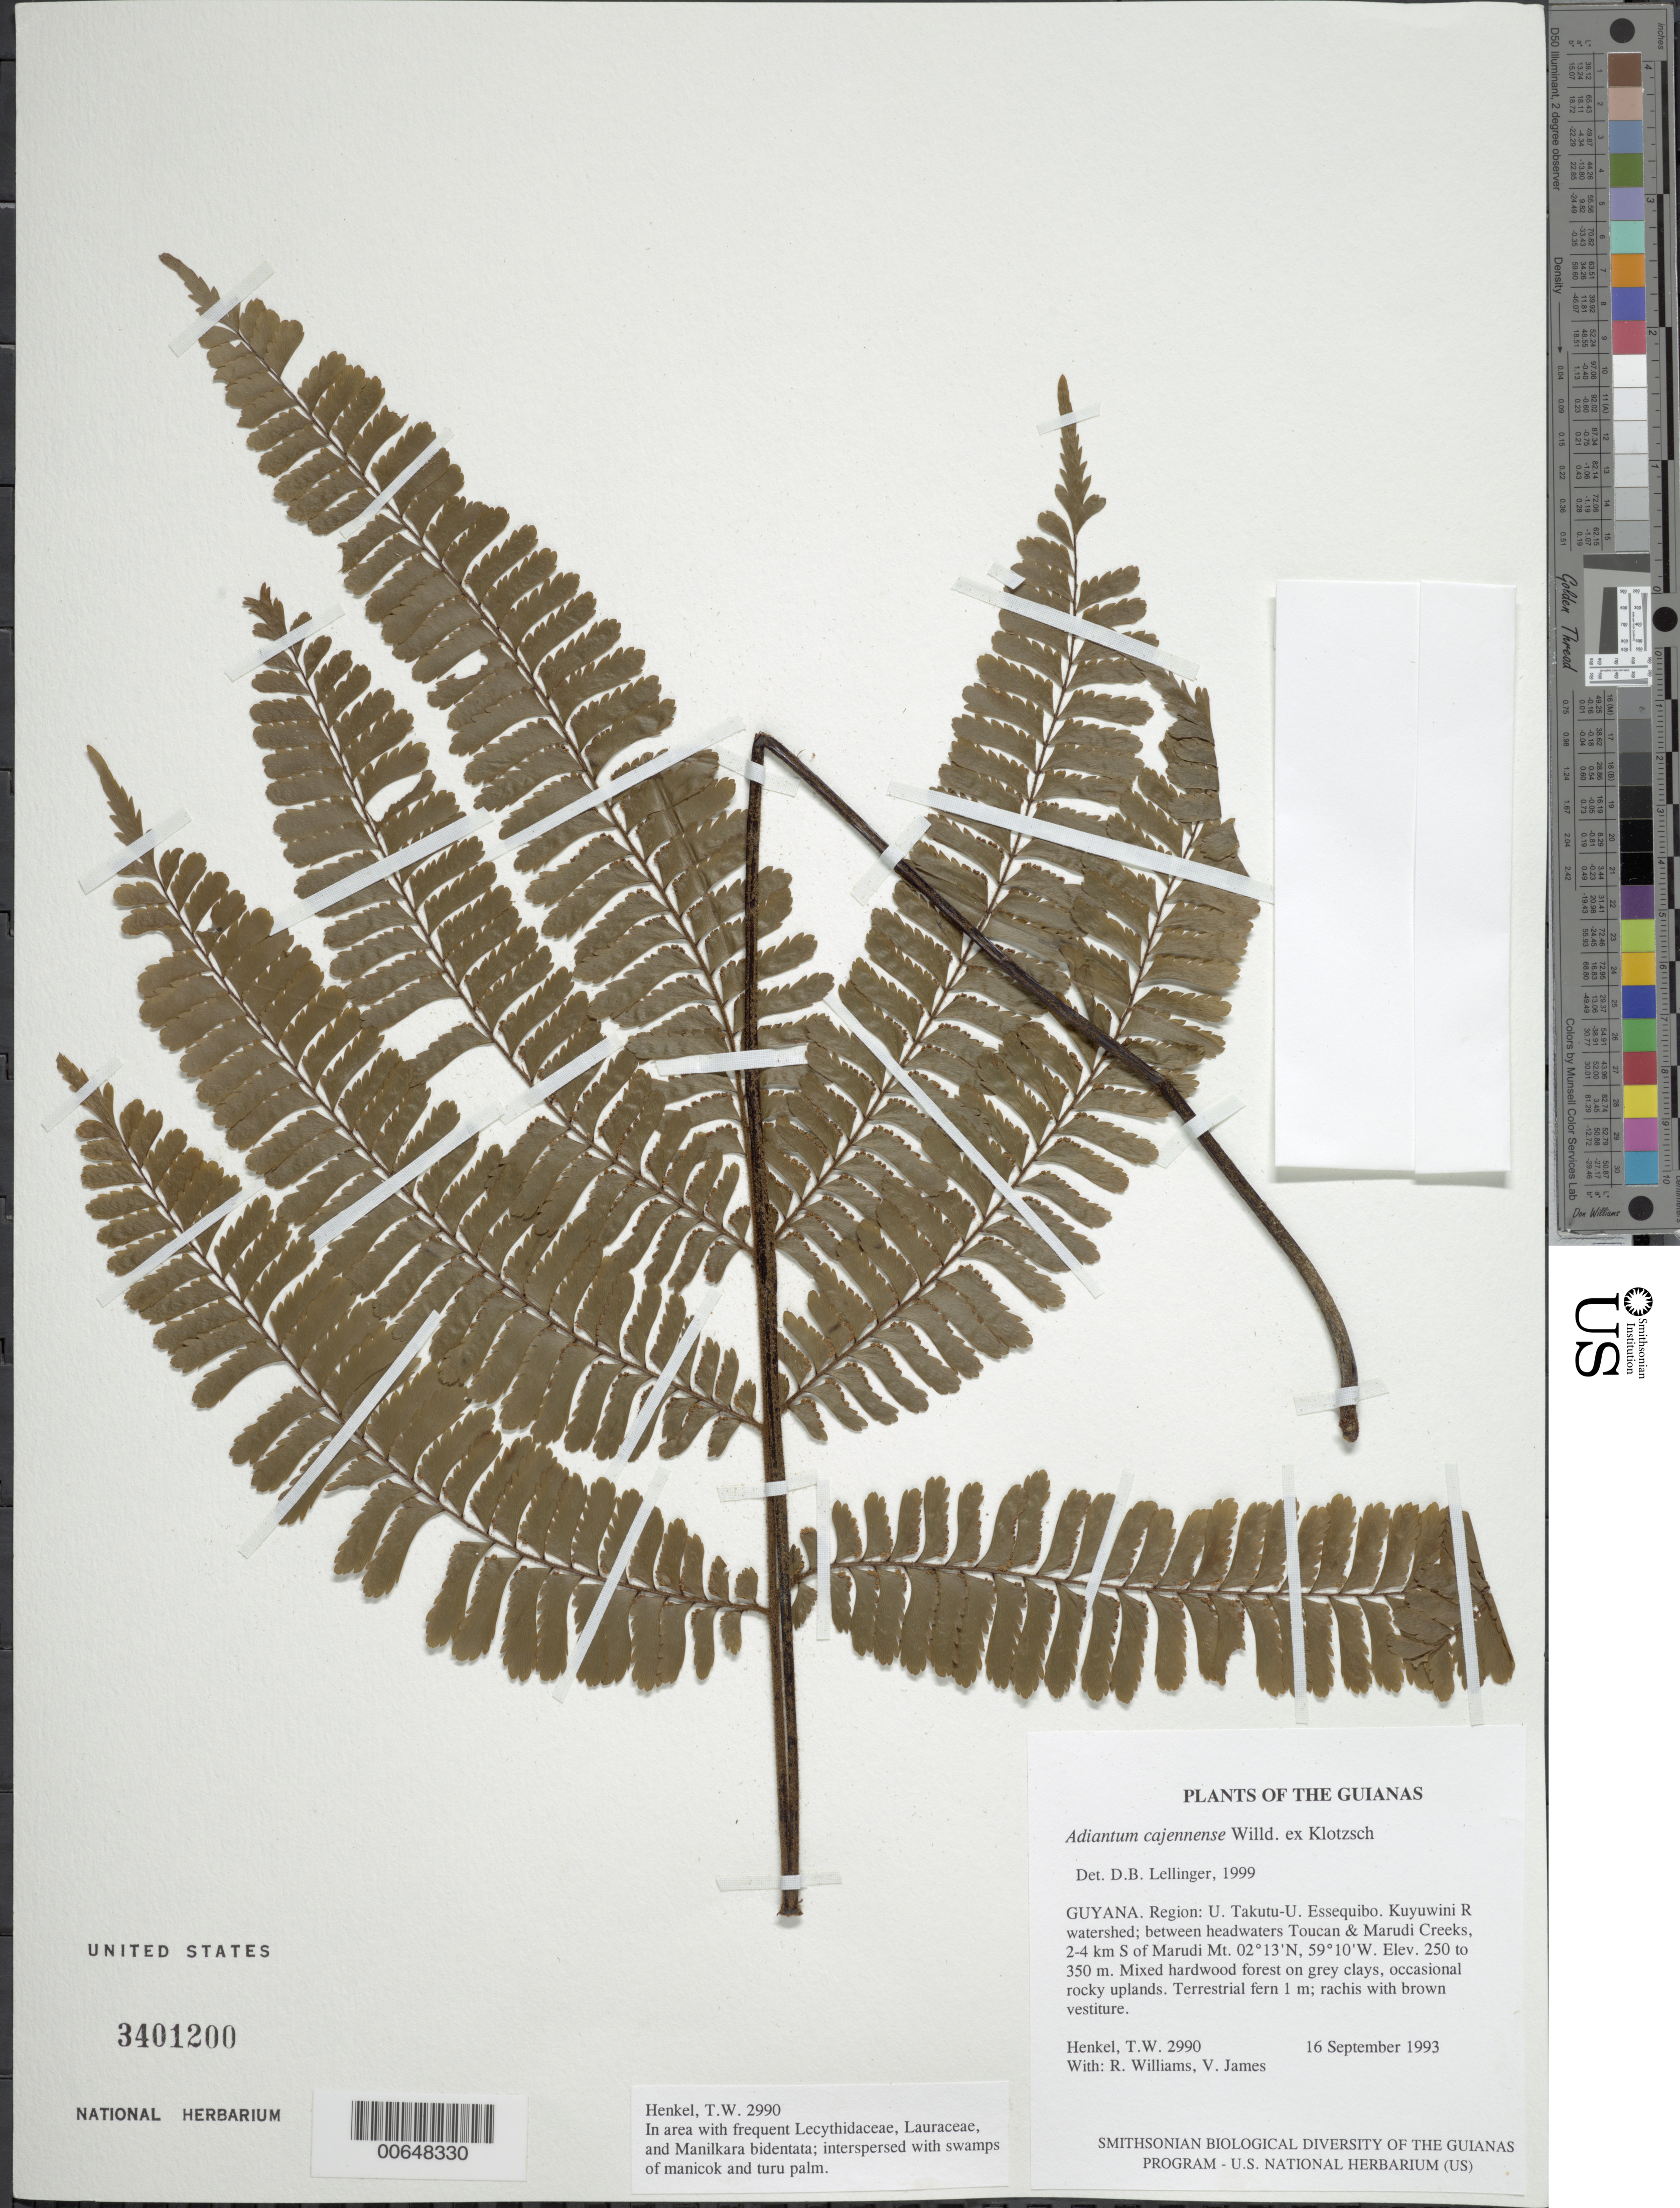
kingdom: Plantae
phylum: Tracheophyta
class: Polypodiopsida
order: Polypodiales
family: Pteridaceae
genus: Adiantum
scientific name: Adiantum cajennense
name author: Willd. ex Klotzsch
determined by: Lellinger, David B., (BOT), Smithsonian Institution - National Museum of Natural History (UNITED STATES)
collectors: T. Henkel, R. Williams & V. James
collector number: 2990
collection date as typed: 16 September 1993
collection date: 1993-09-16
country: Guyana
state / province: U. Takutu-U. Essequibo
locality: Kuyuwini R watershed; between headwaters Toucan & Marudi Creeks, 2-4 km S of Marudi Mt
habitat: Mixed hardwood forest on grey clays, occasional rocky uplands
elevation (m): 250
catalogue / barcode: US 3401200